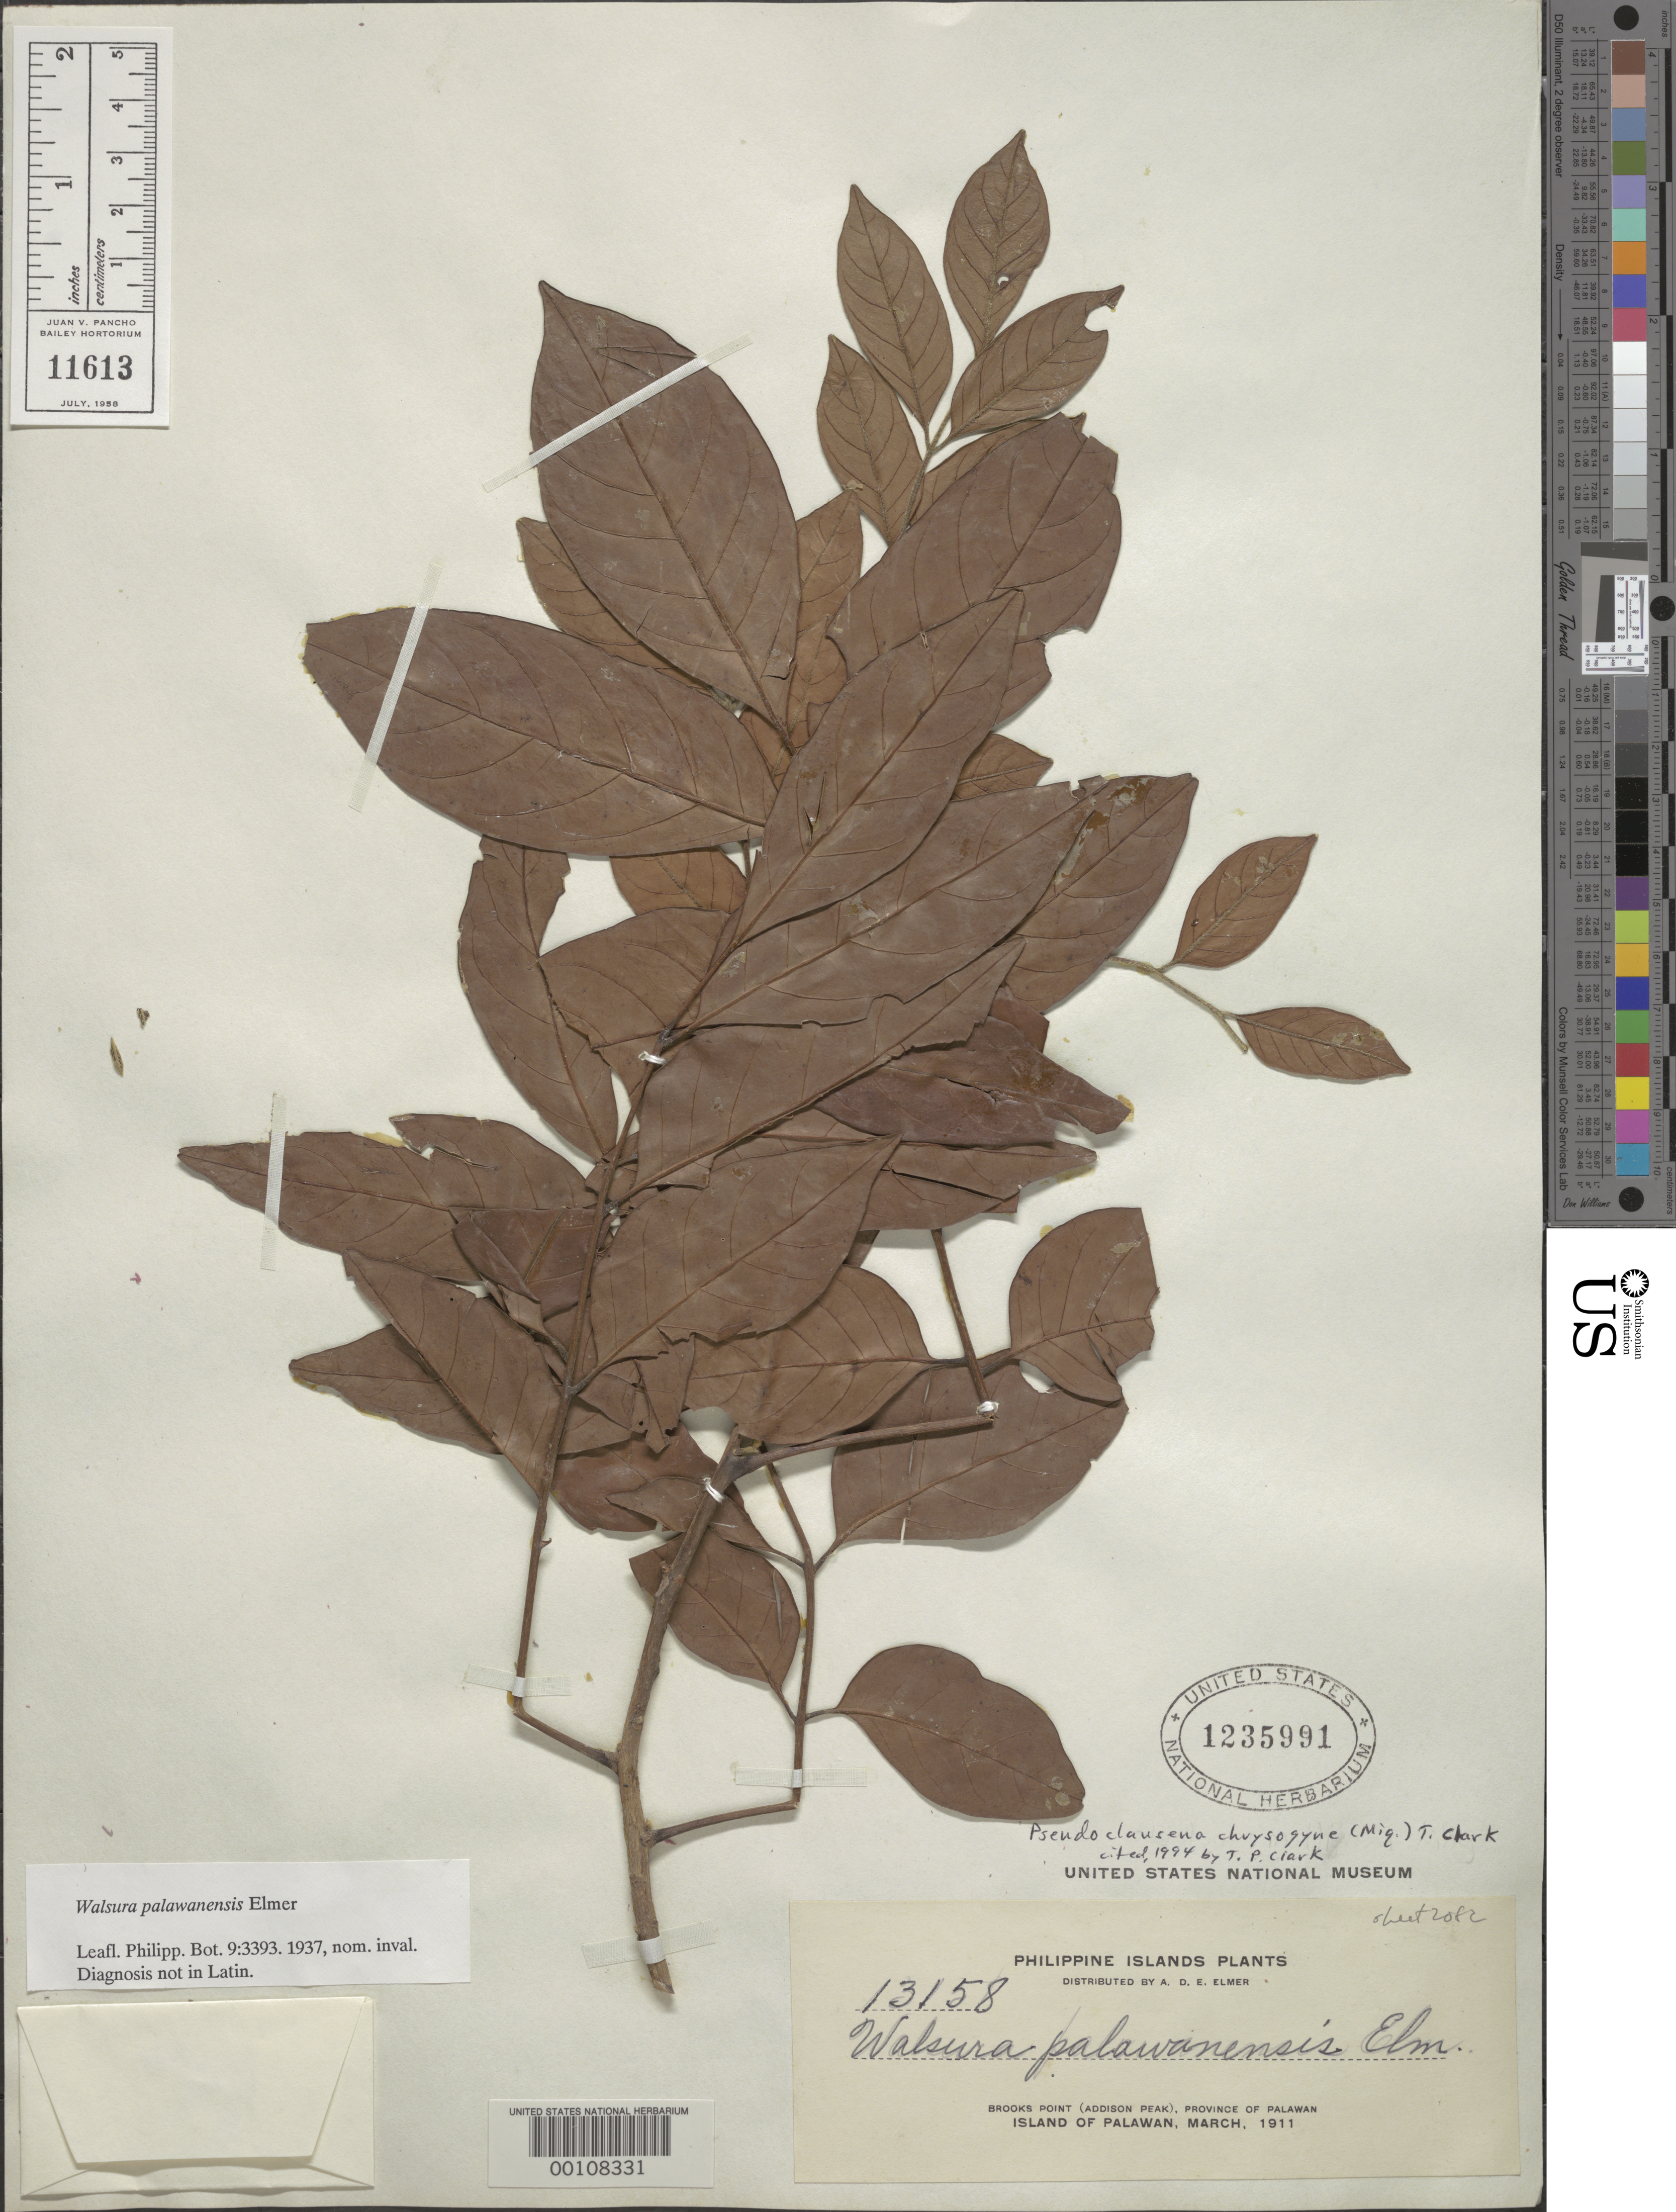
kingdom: Plantae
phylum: Tracheophyta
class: Magnoliopsida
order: Sapindales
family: Meliaceae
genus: Walsura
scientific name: Walsura palawanensis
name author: Elmer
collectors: A. D. E. Elmer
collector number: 13158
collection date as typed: Mar 1911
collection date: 1911-03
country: Philippines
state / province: Mimaropa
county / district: Palawan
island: Palawan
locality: Brooks point, addison peak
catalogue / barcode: US 1235991